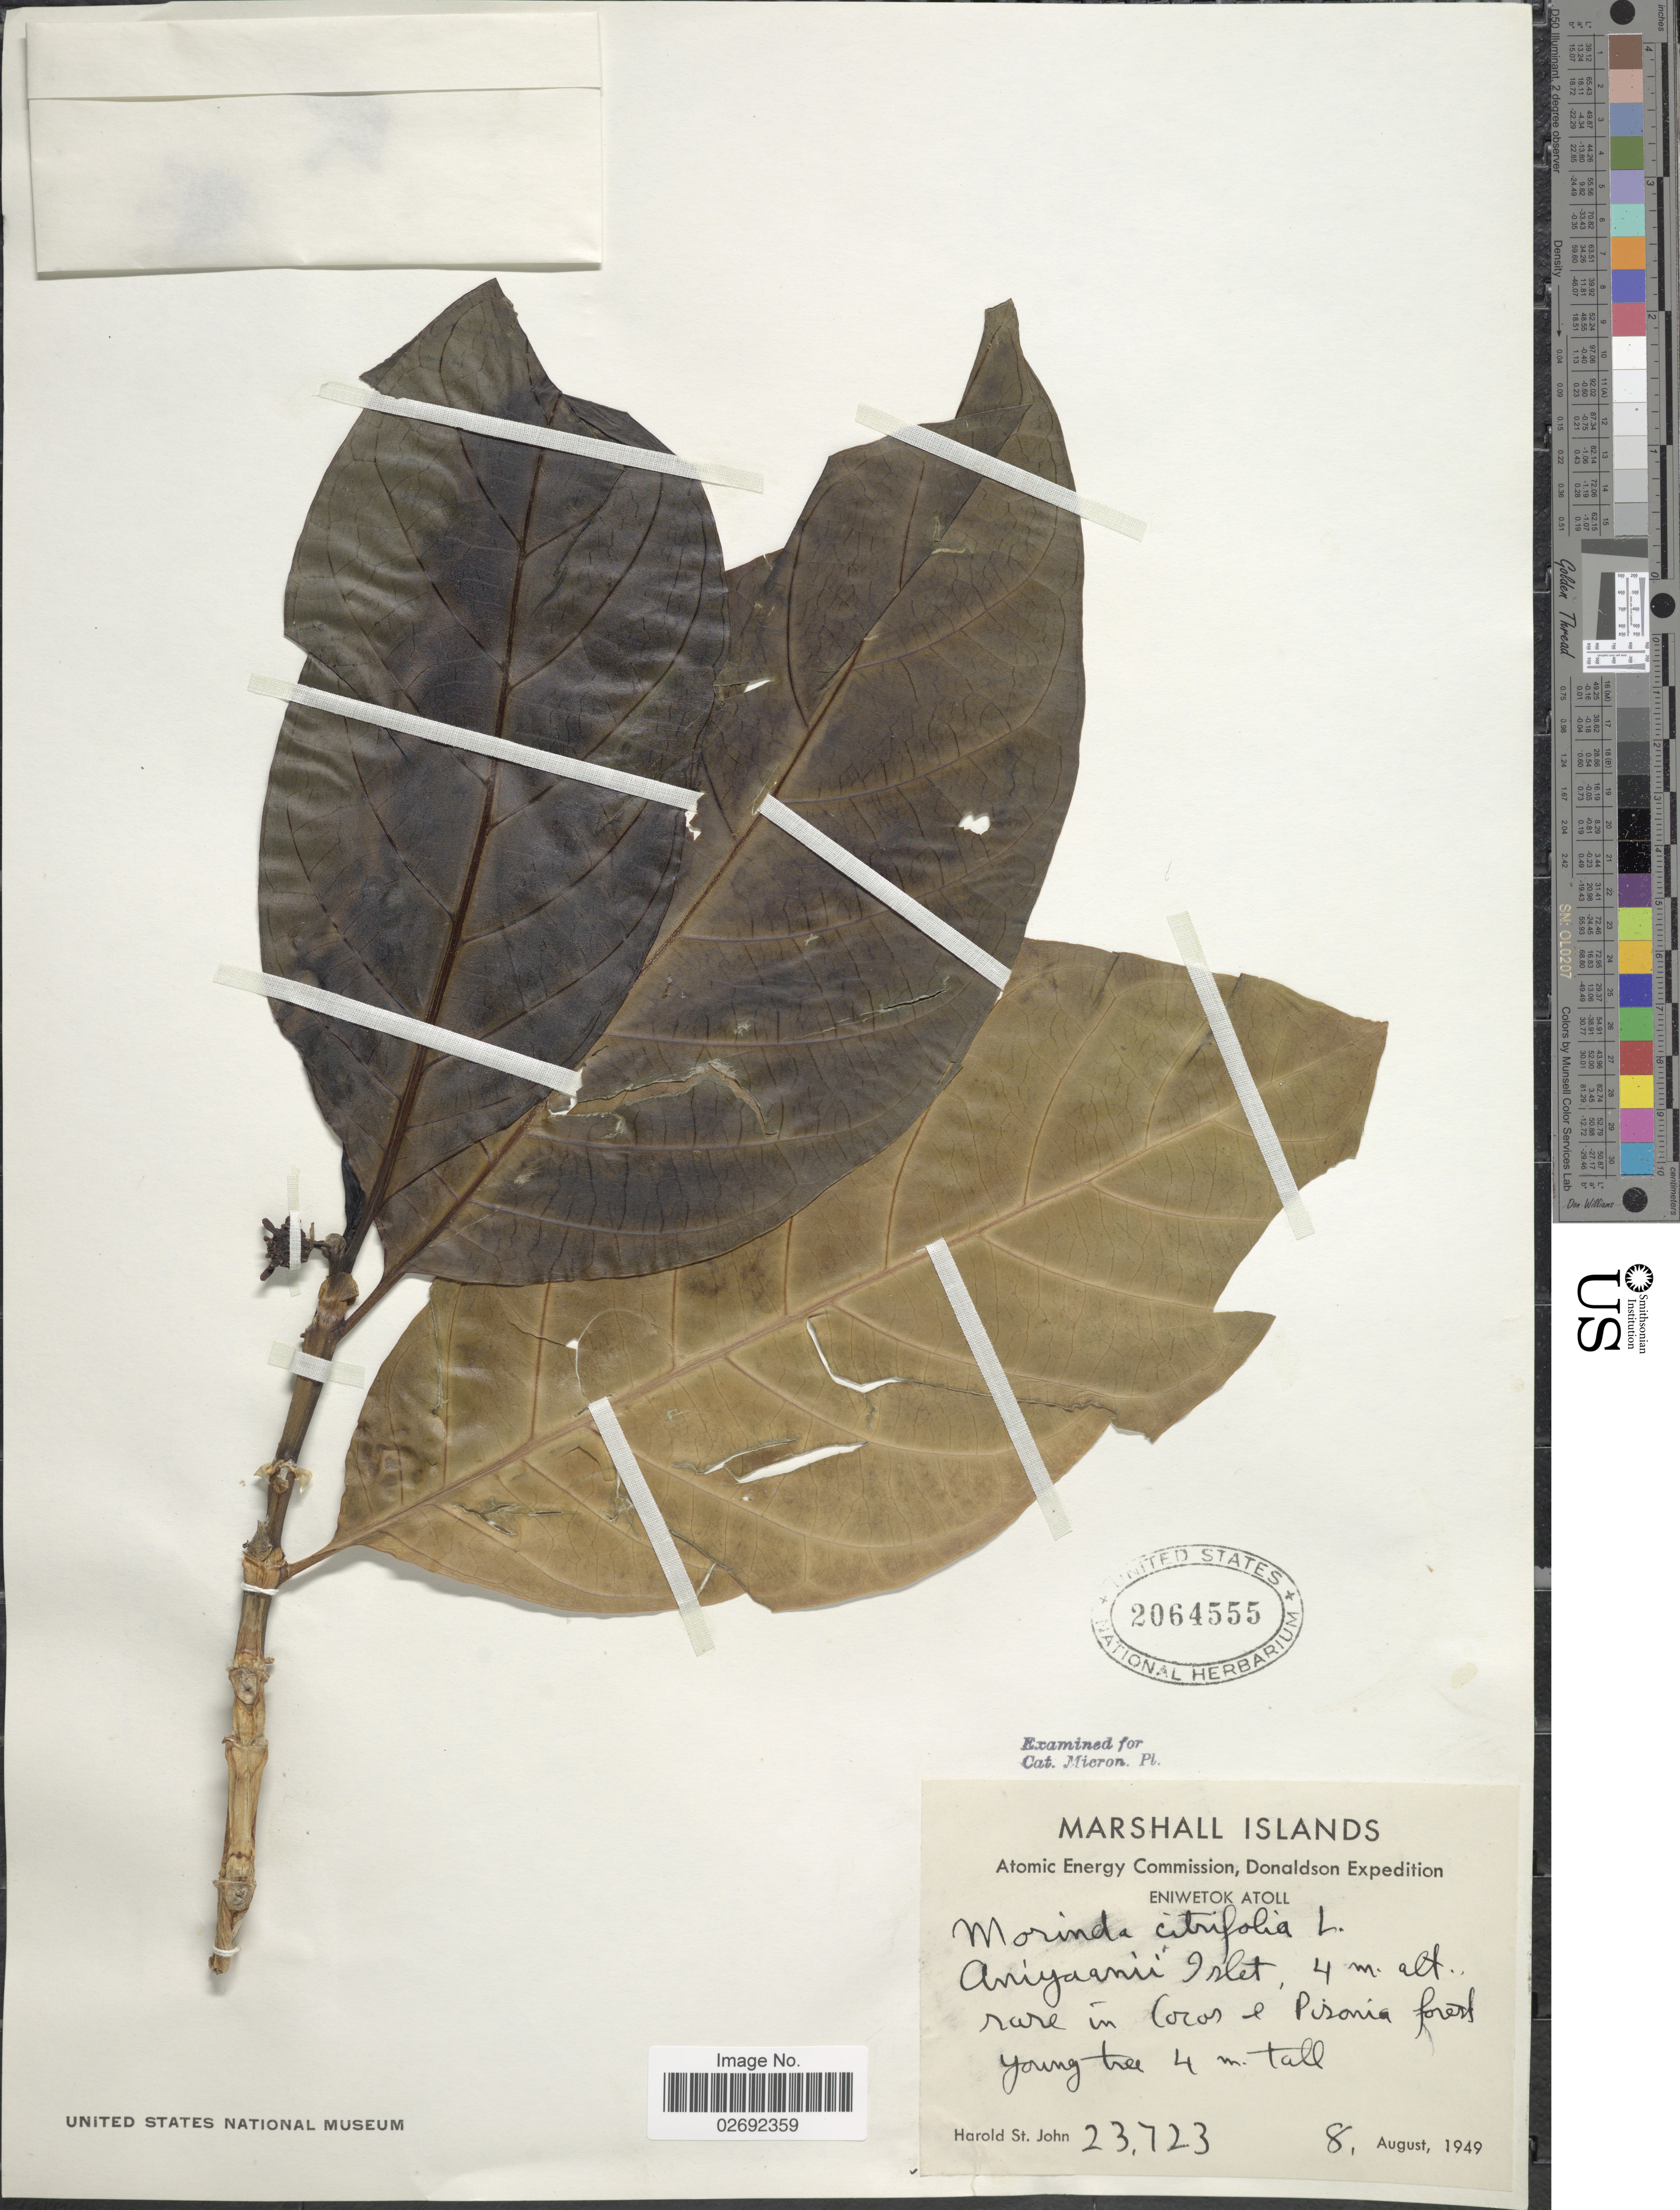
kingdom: Plantae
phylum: Tracheophyta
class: Magnoliopsida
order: Gentianales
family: Rubiaceae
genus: Morinda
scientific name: Morinda citrifolia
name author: L.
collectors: H. St. John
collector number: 23723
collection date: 1949-08-08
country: Marshall Islands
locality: Eniwetok Atoll, Aniyaanii Islet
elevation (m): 4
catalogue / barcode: US 2064555